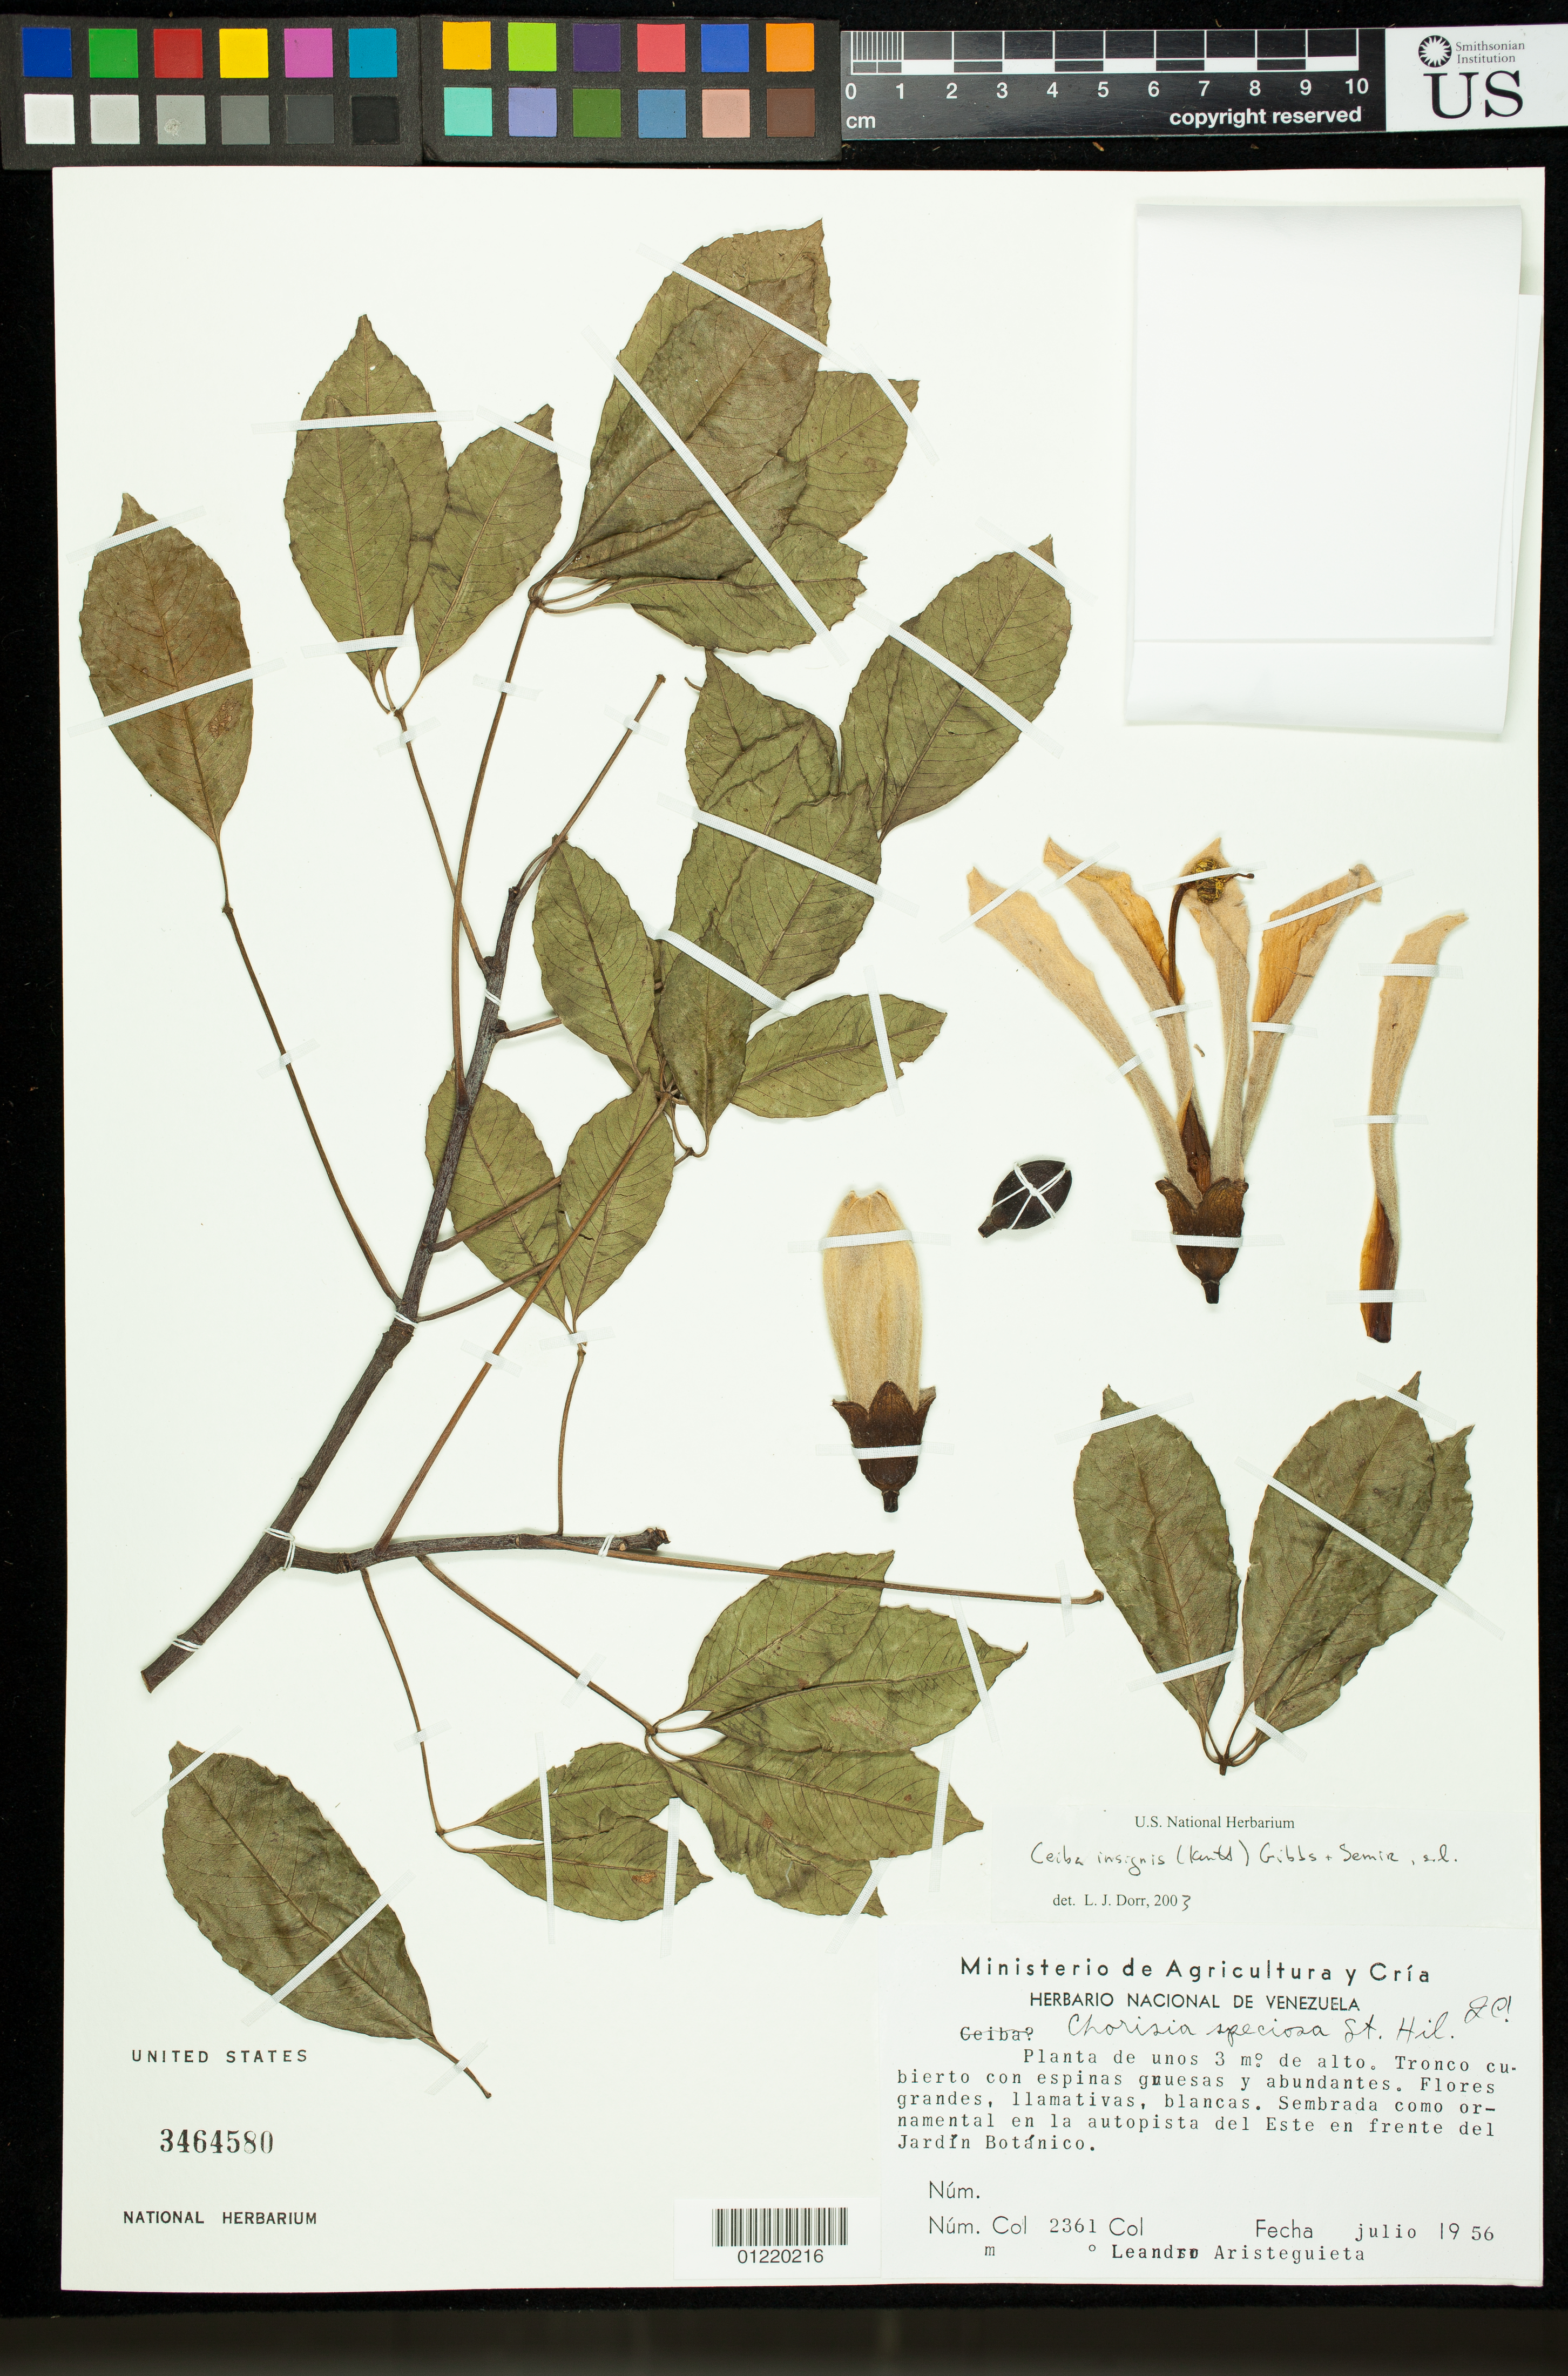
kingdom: Plantae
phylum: Tracheophyta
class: Magnoliopsida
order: Malvales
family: Malvaceae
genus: Ceiba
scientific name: Ceiba insignis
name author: (Kunth) P.E. Gibbs & Semir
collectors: L. Aristeguieta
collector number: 2361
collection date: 1956-07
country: Venezuela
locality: Sembrada como ornamental en la autopista del Este en frenete del Jardin Botanico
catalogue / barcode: US 3464580